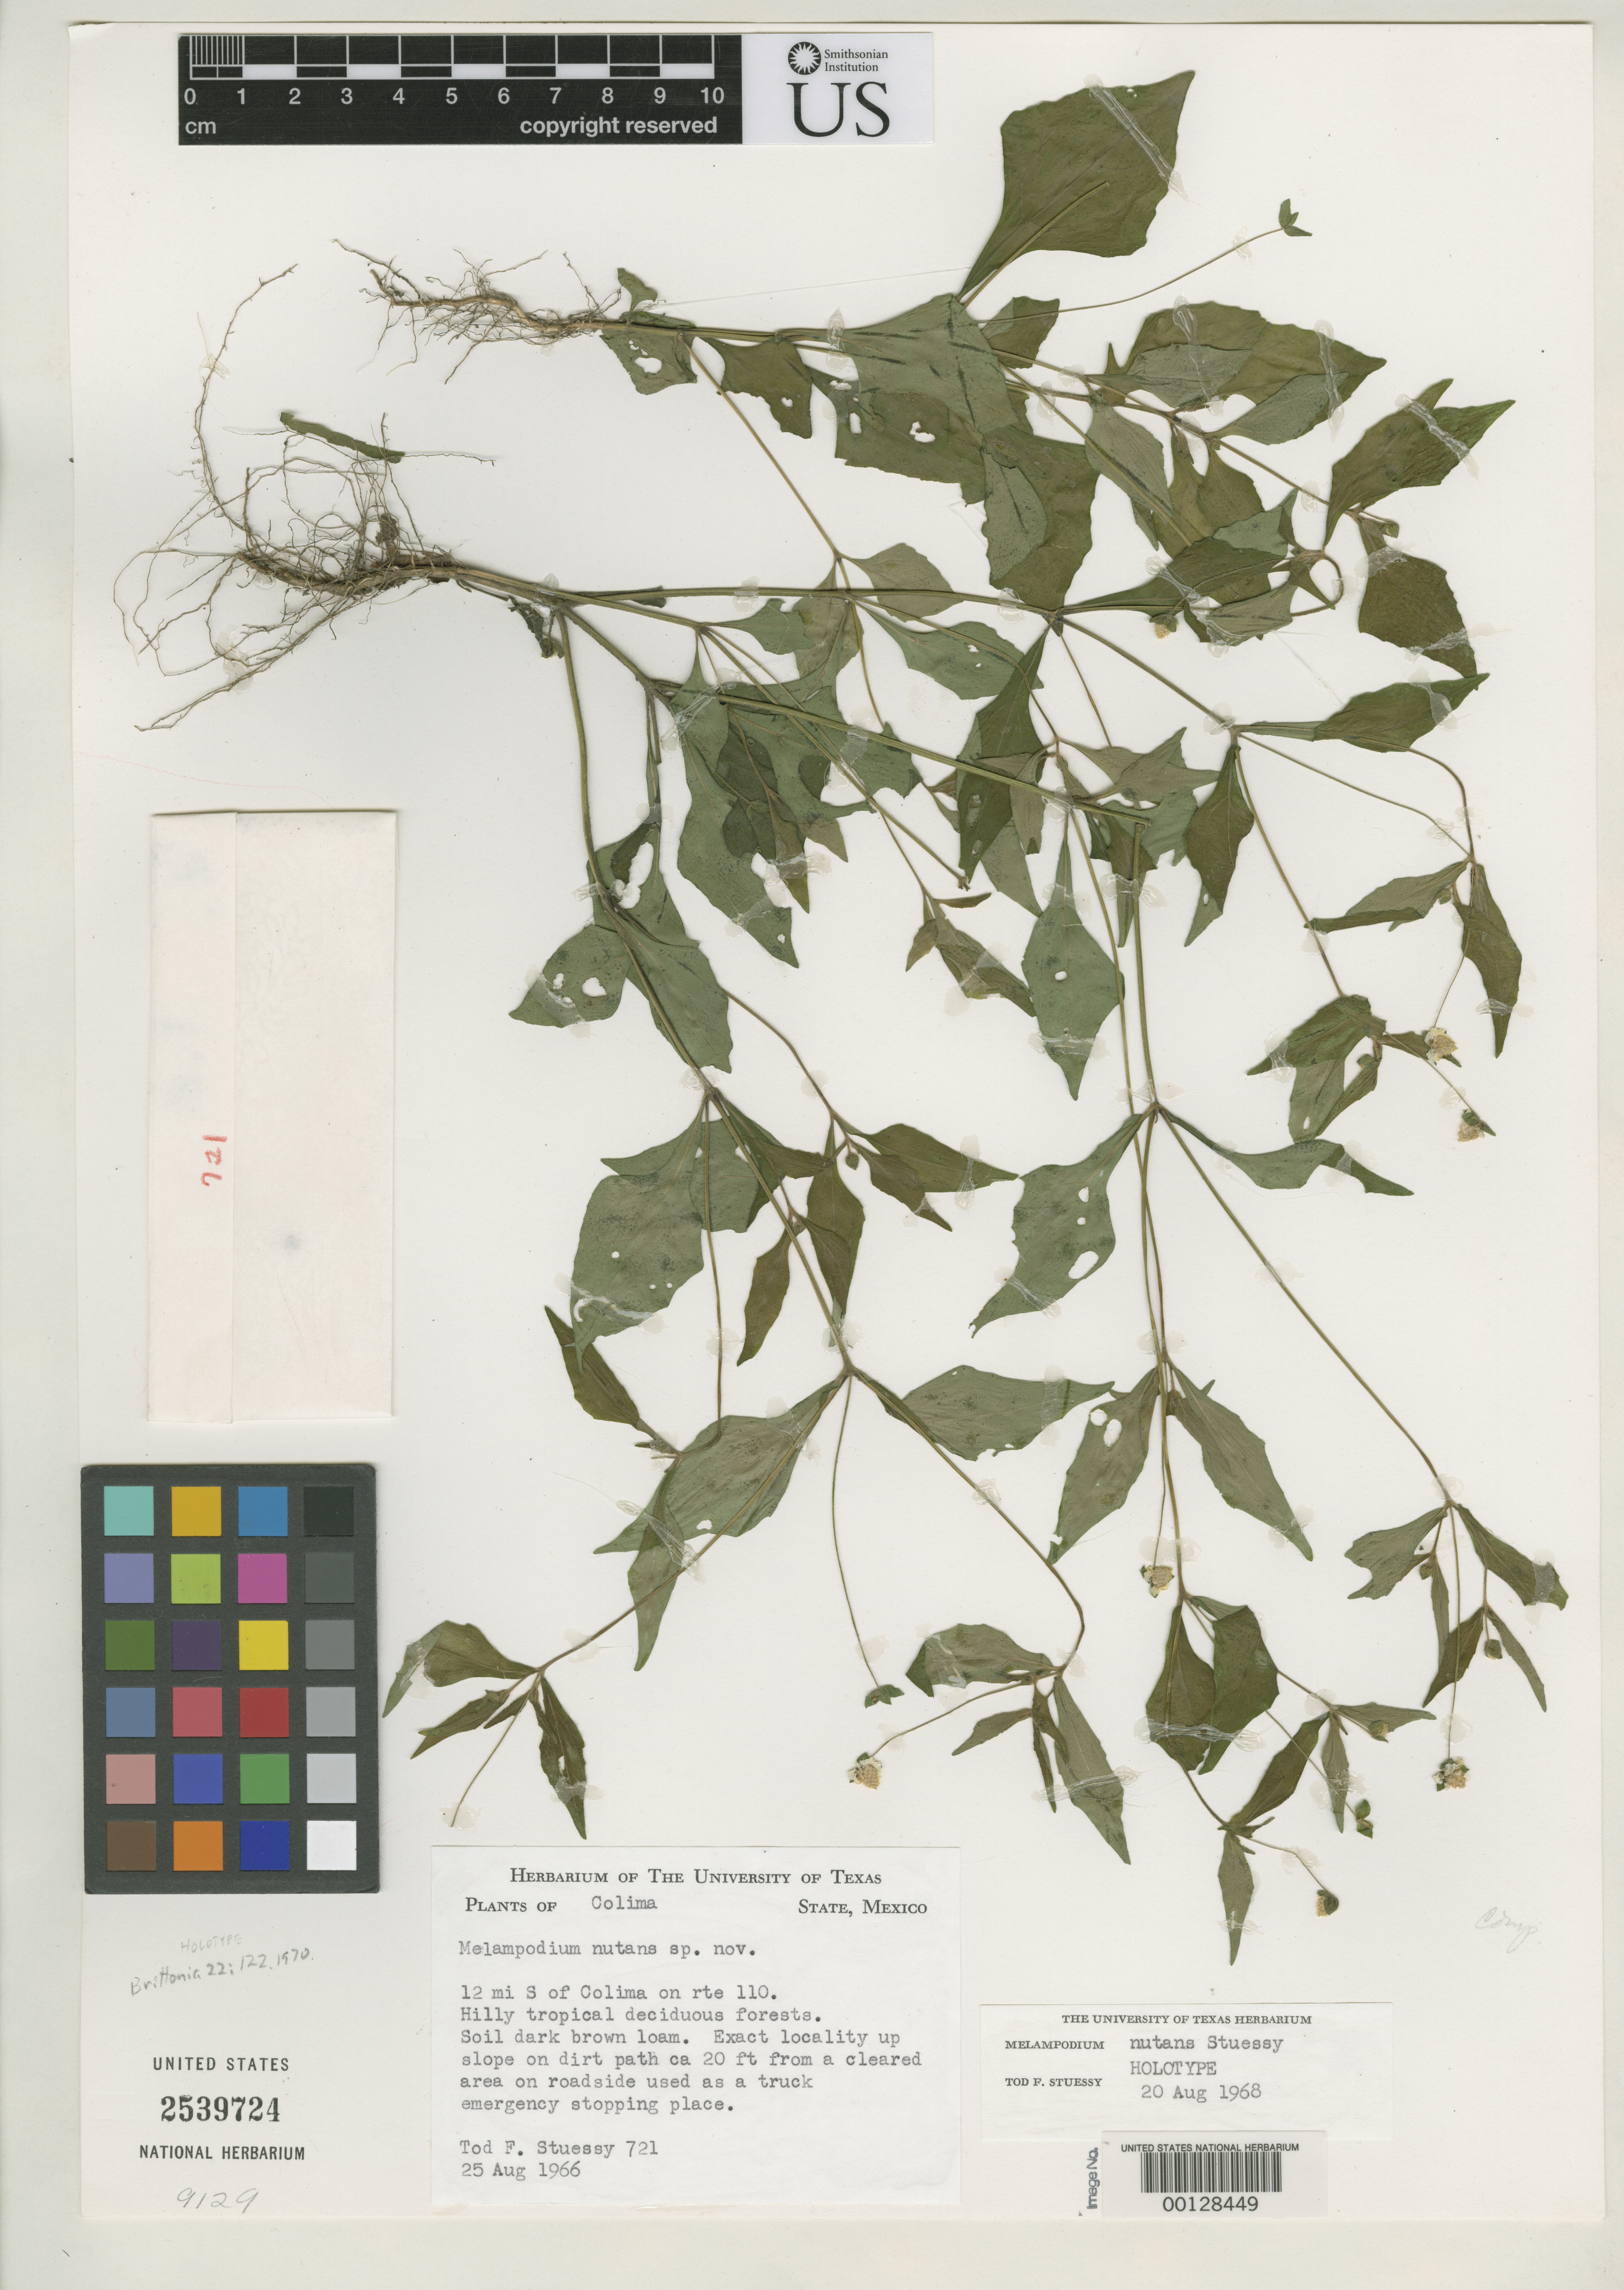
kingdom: Plantae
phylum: Tracheophyta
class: Magnoliopsida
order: Asterales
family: Asteraceae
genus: Melampodium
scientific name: Melampodium nutans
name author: Stuessy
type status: Holotype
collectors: T. Stuessy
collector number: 721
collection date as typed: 25 Aug 1966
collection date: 1966-08-25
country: Mexico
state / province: Colima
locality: S of Cd. Colima.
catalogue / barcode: US 2539724